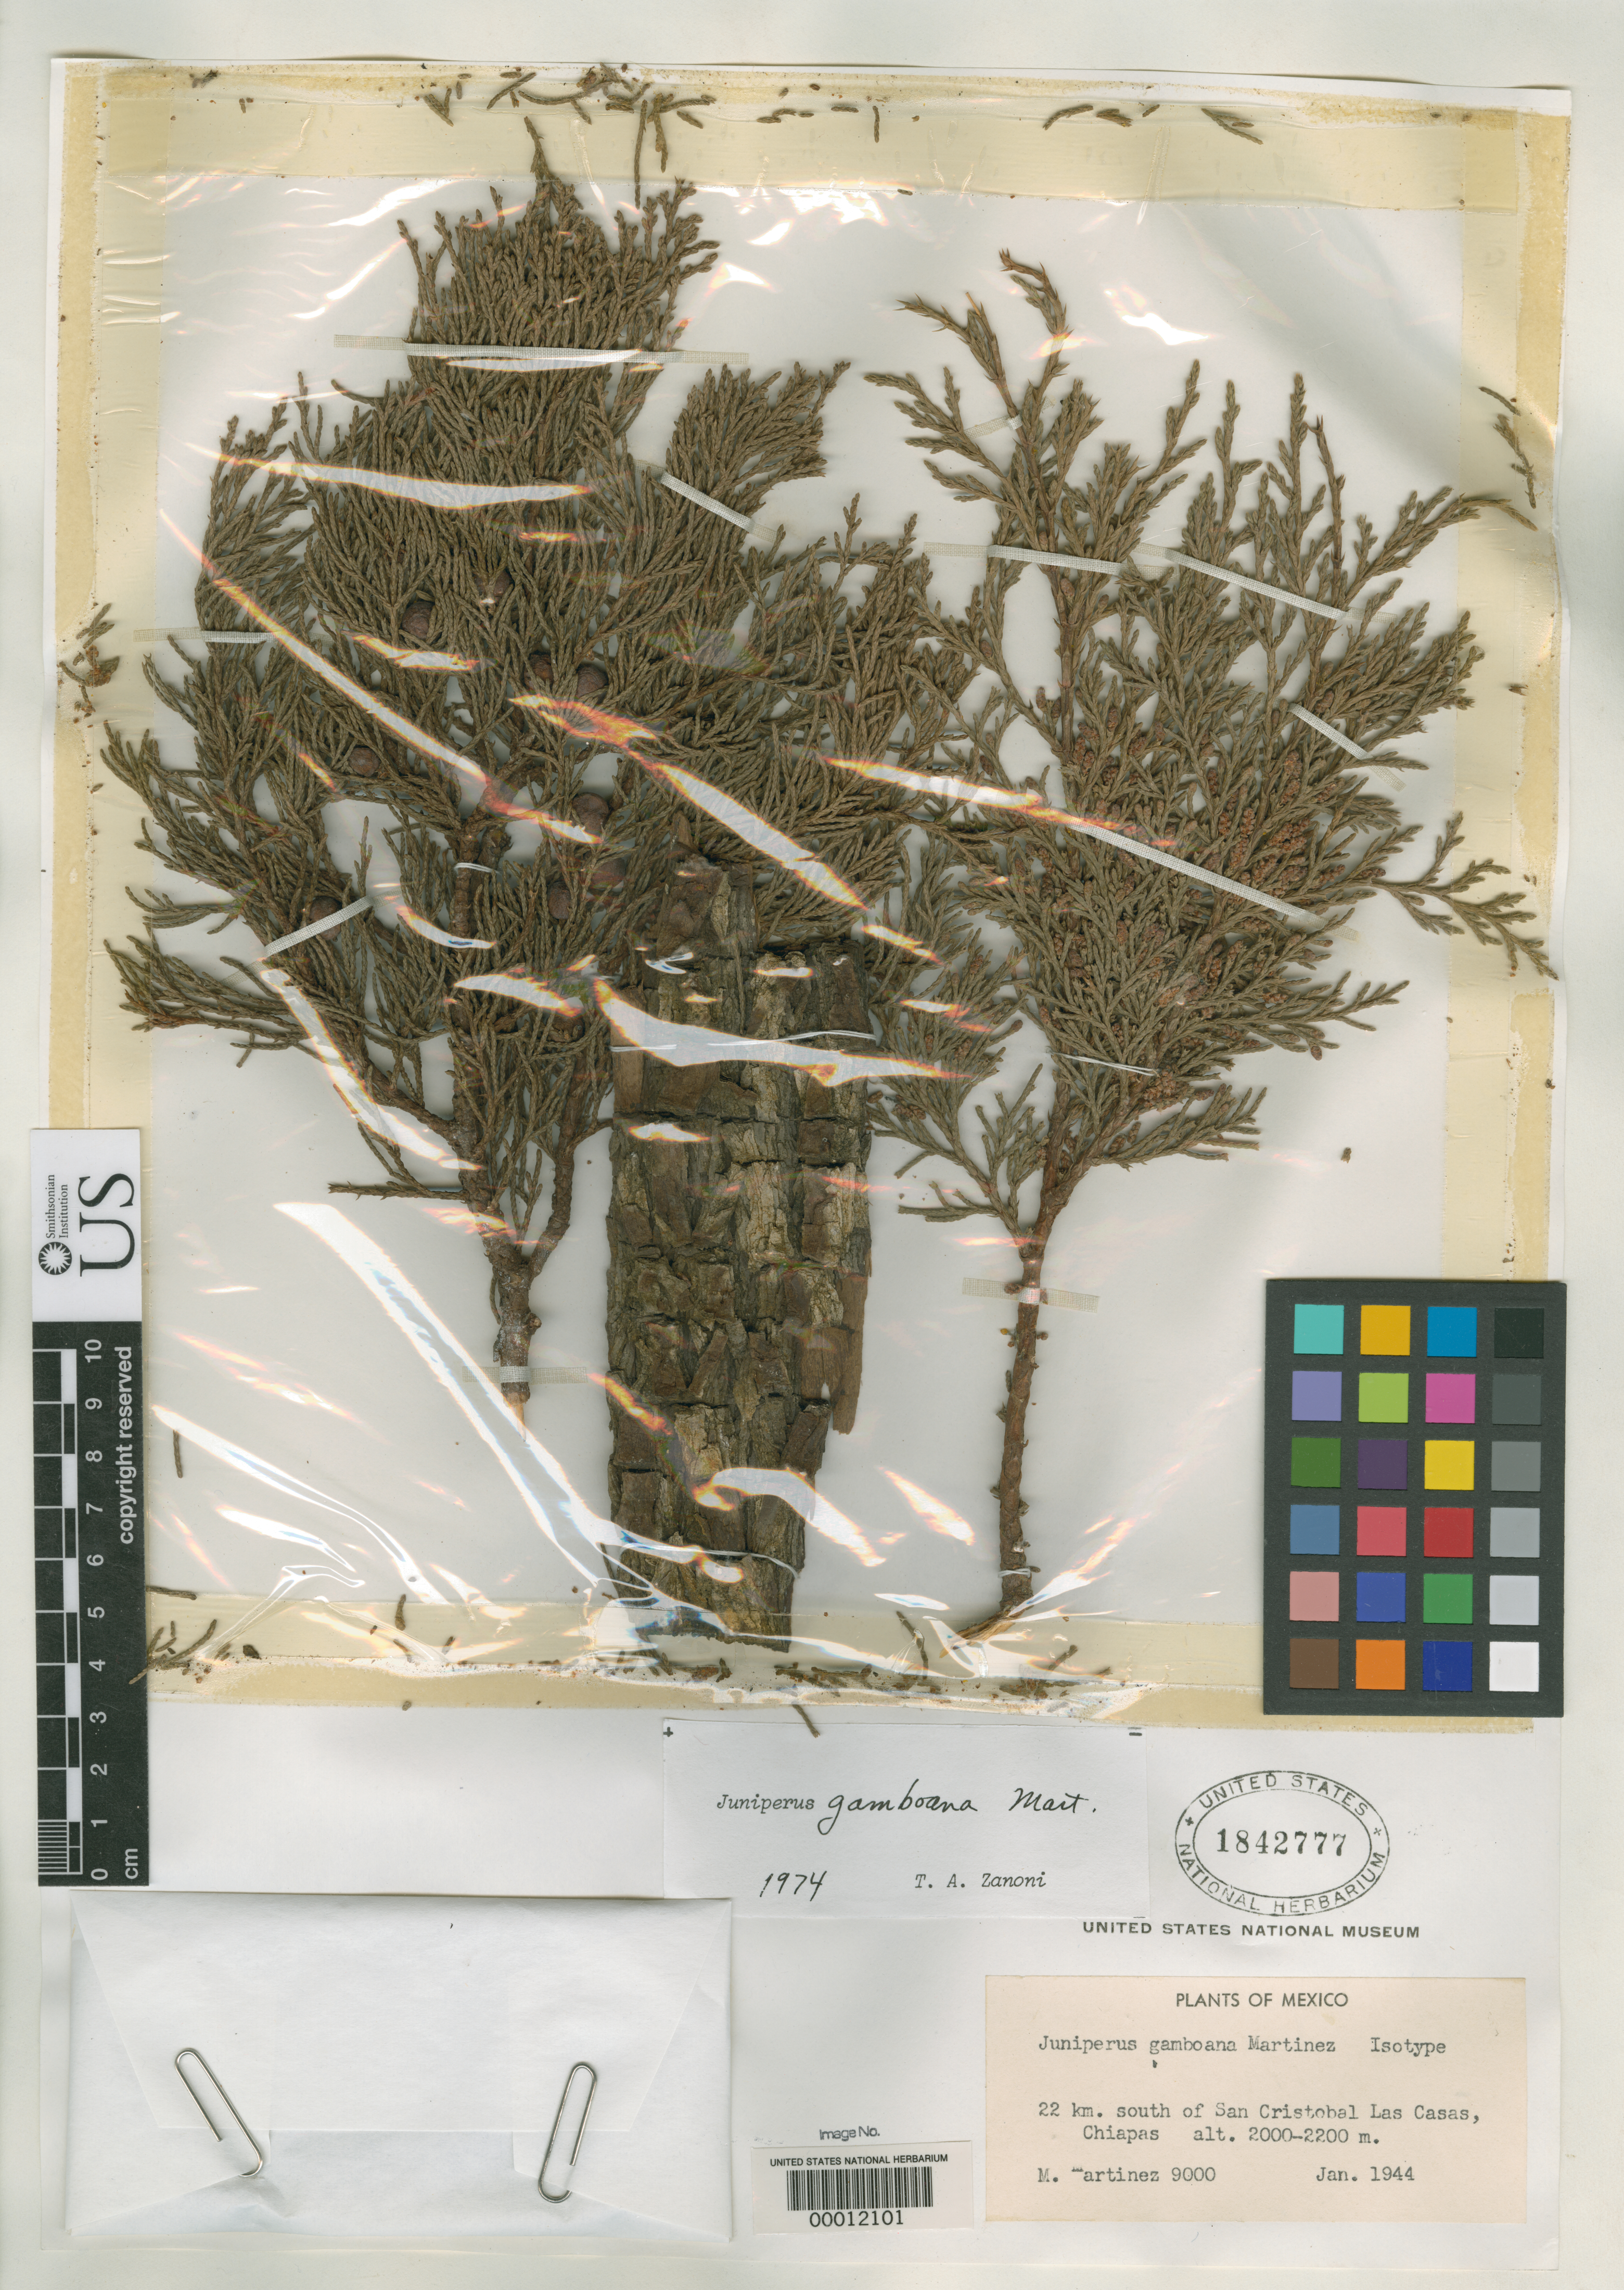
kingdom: Plantae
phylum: Tracheophyta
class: Pinopsida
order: Pinales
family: Cupressaceae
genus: Juniperus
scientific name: Juniperus gamboana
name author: Martínez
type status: Isotype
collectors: M. Martínez M.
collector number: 9000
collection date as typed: Jan 1944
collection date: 1944-01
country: Mexico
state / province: Chiapas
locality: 22 km S of San Cristobal Las Casas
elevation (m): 2000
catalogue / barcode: US 1842777